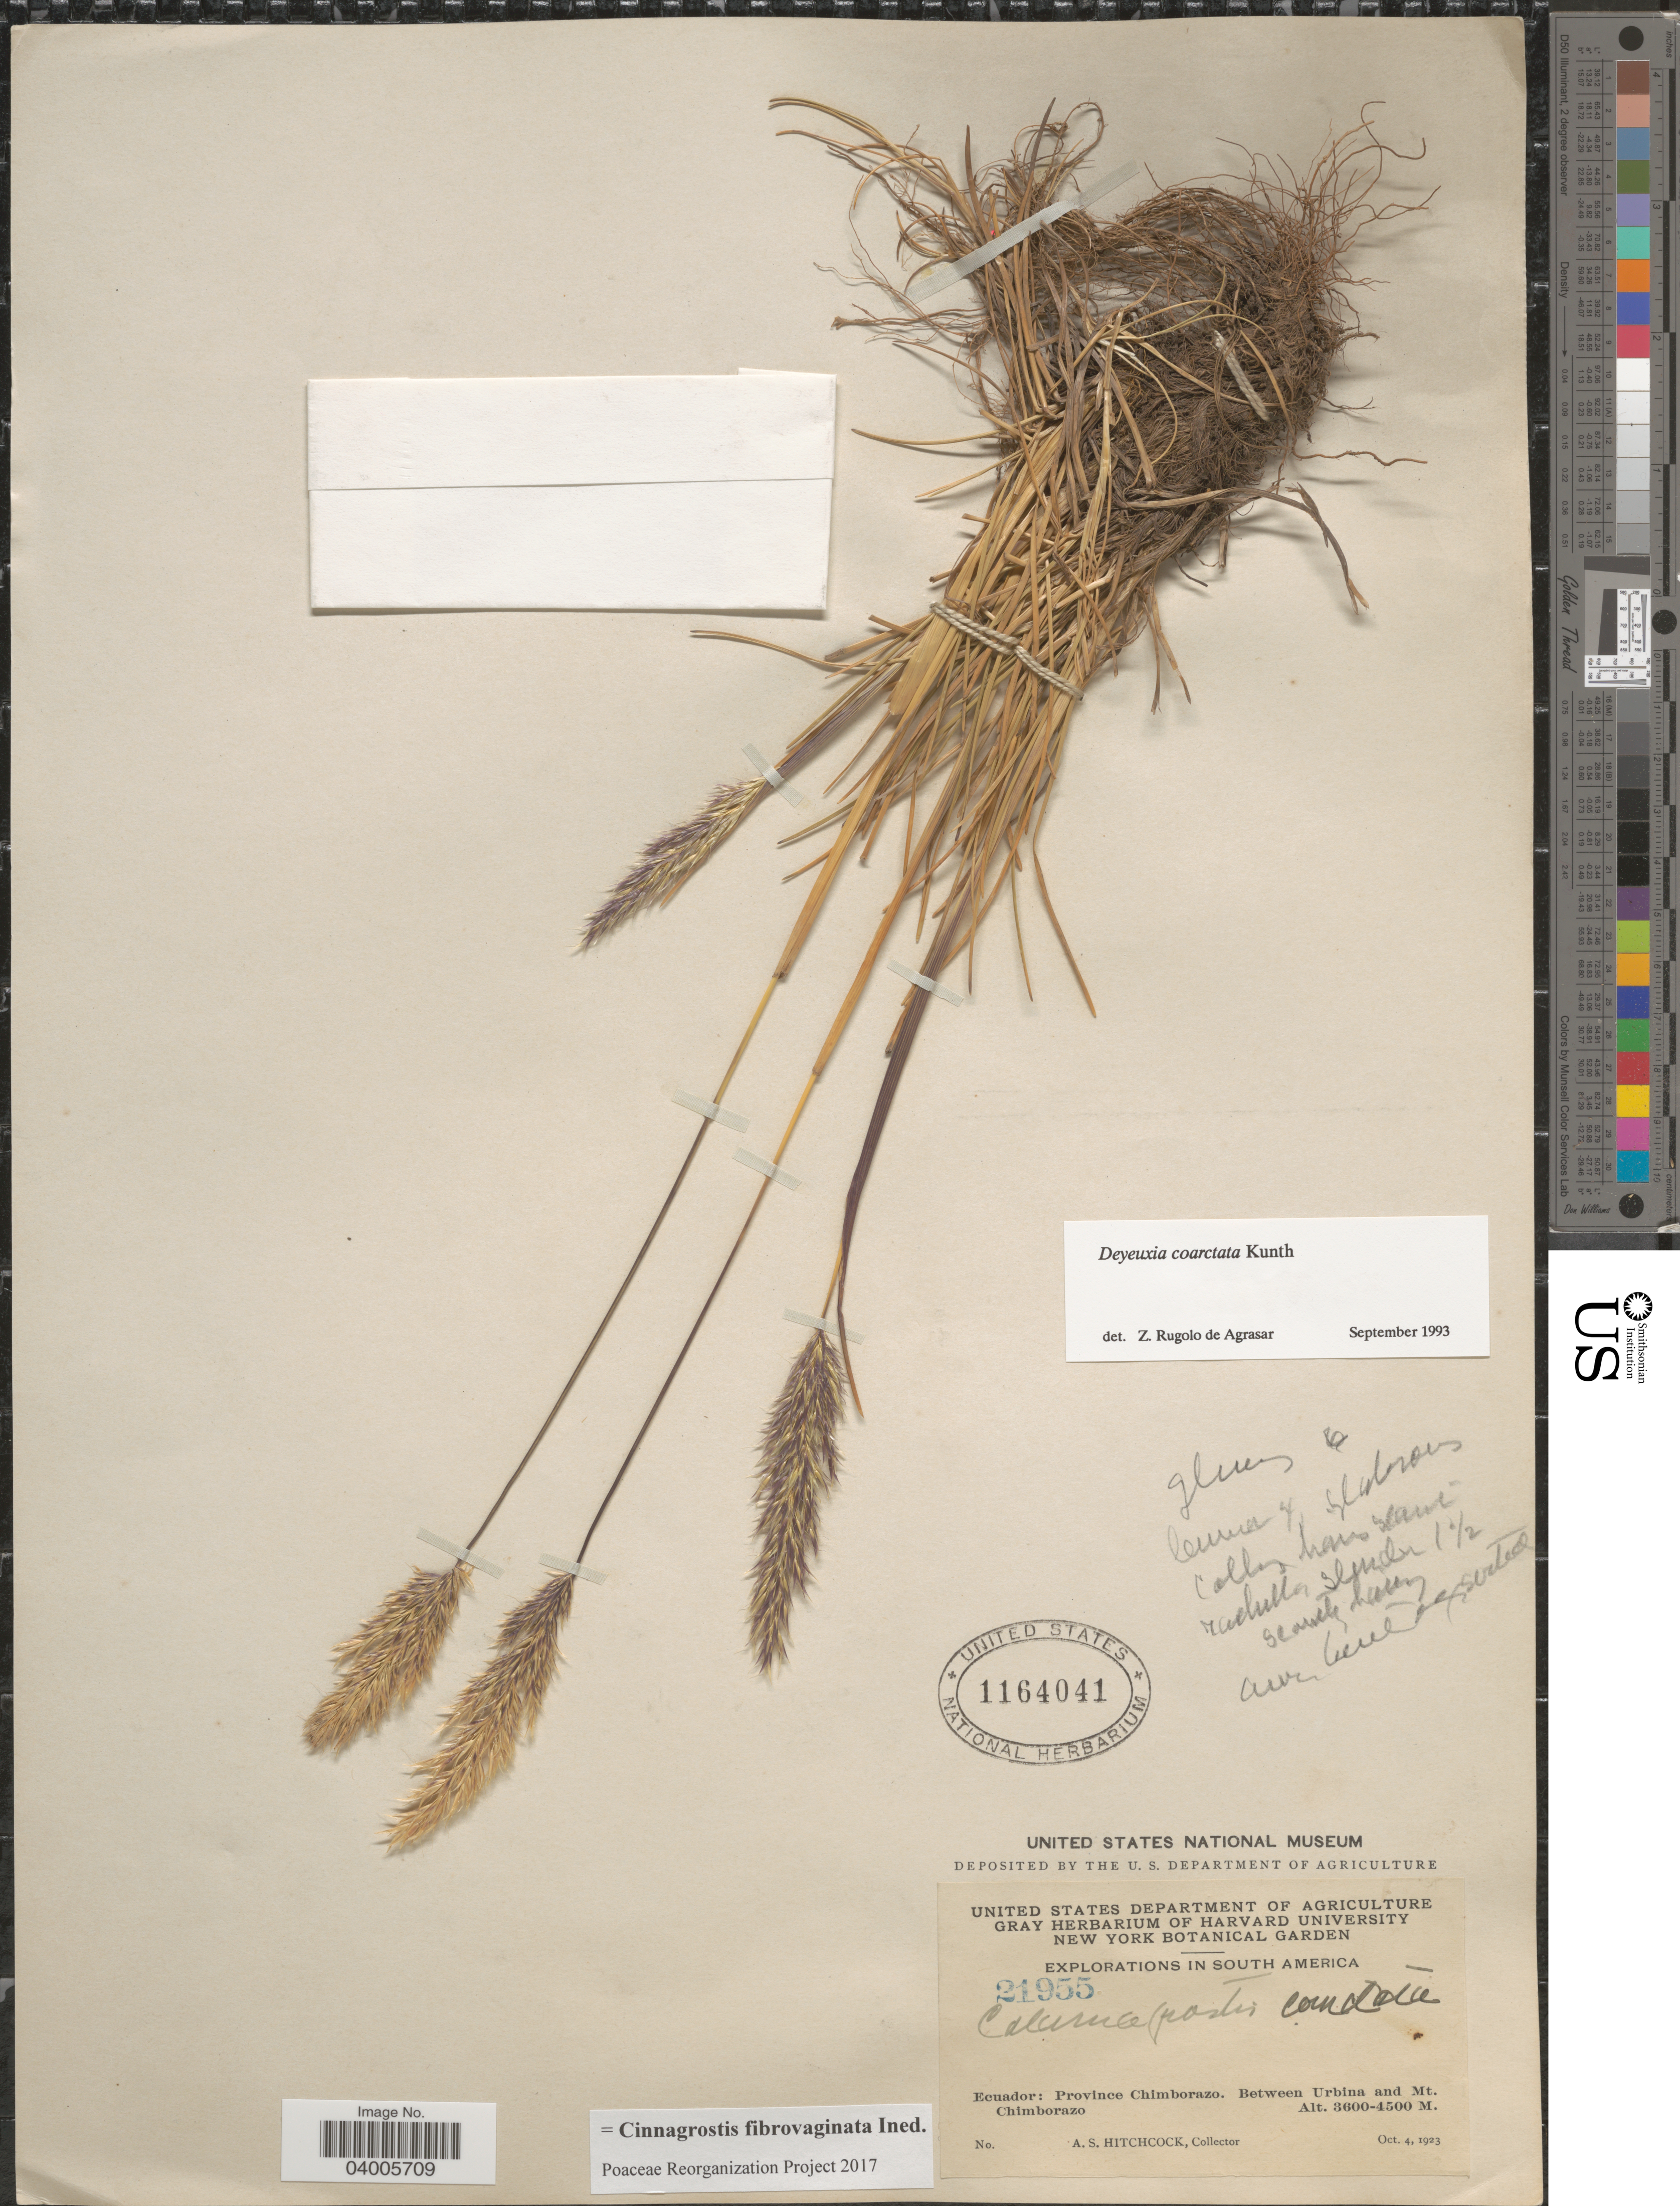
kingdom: Plantae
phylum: Tracheophyta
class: Liliopsida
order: Poales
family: Poaceae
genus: Cinnagrostis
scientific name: Cinnagrostis coarctata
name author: (Kunth) P.M. Peterson et al.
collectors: A. S. Hitchcock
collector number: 21955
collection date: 1923-10-04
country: Ecuador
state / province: Chimborazo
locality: Between Urbina and Mt. Chimborazo.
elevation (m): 3600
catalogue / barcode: US 1164041